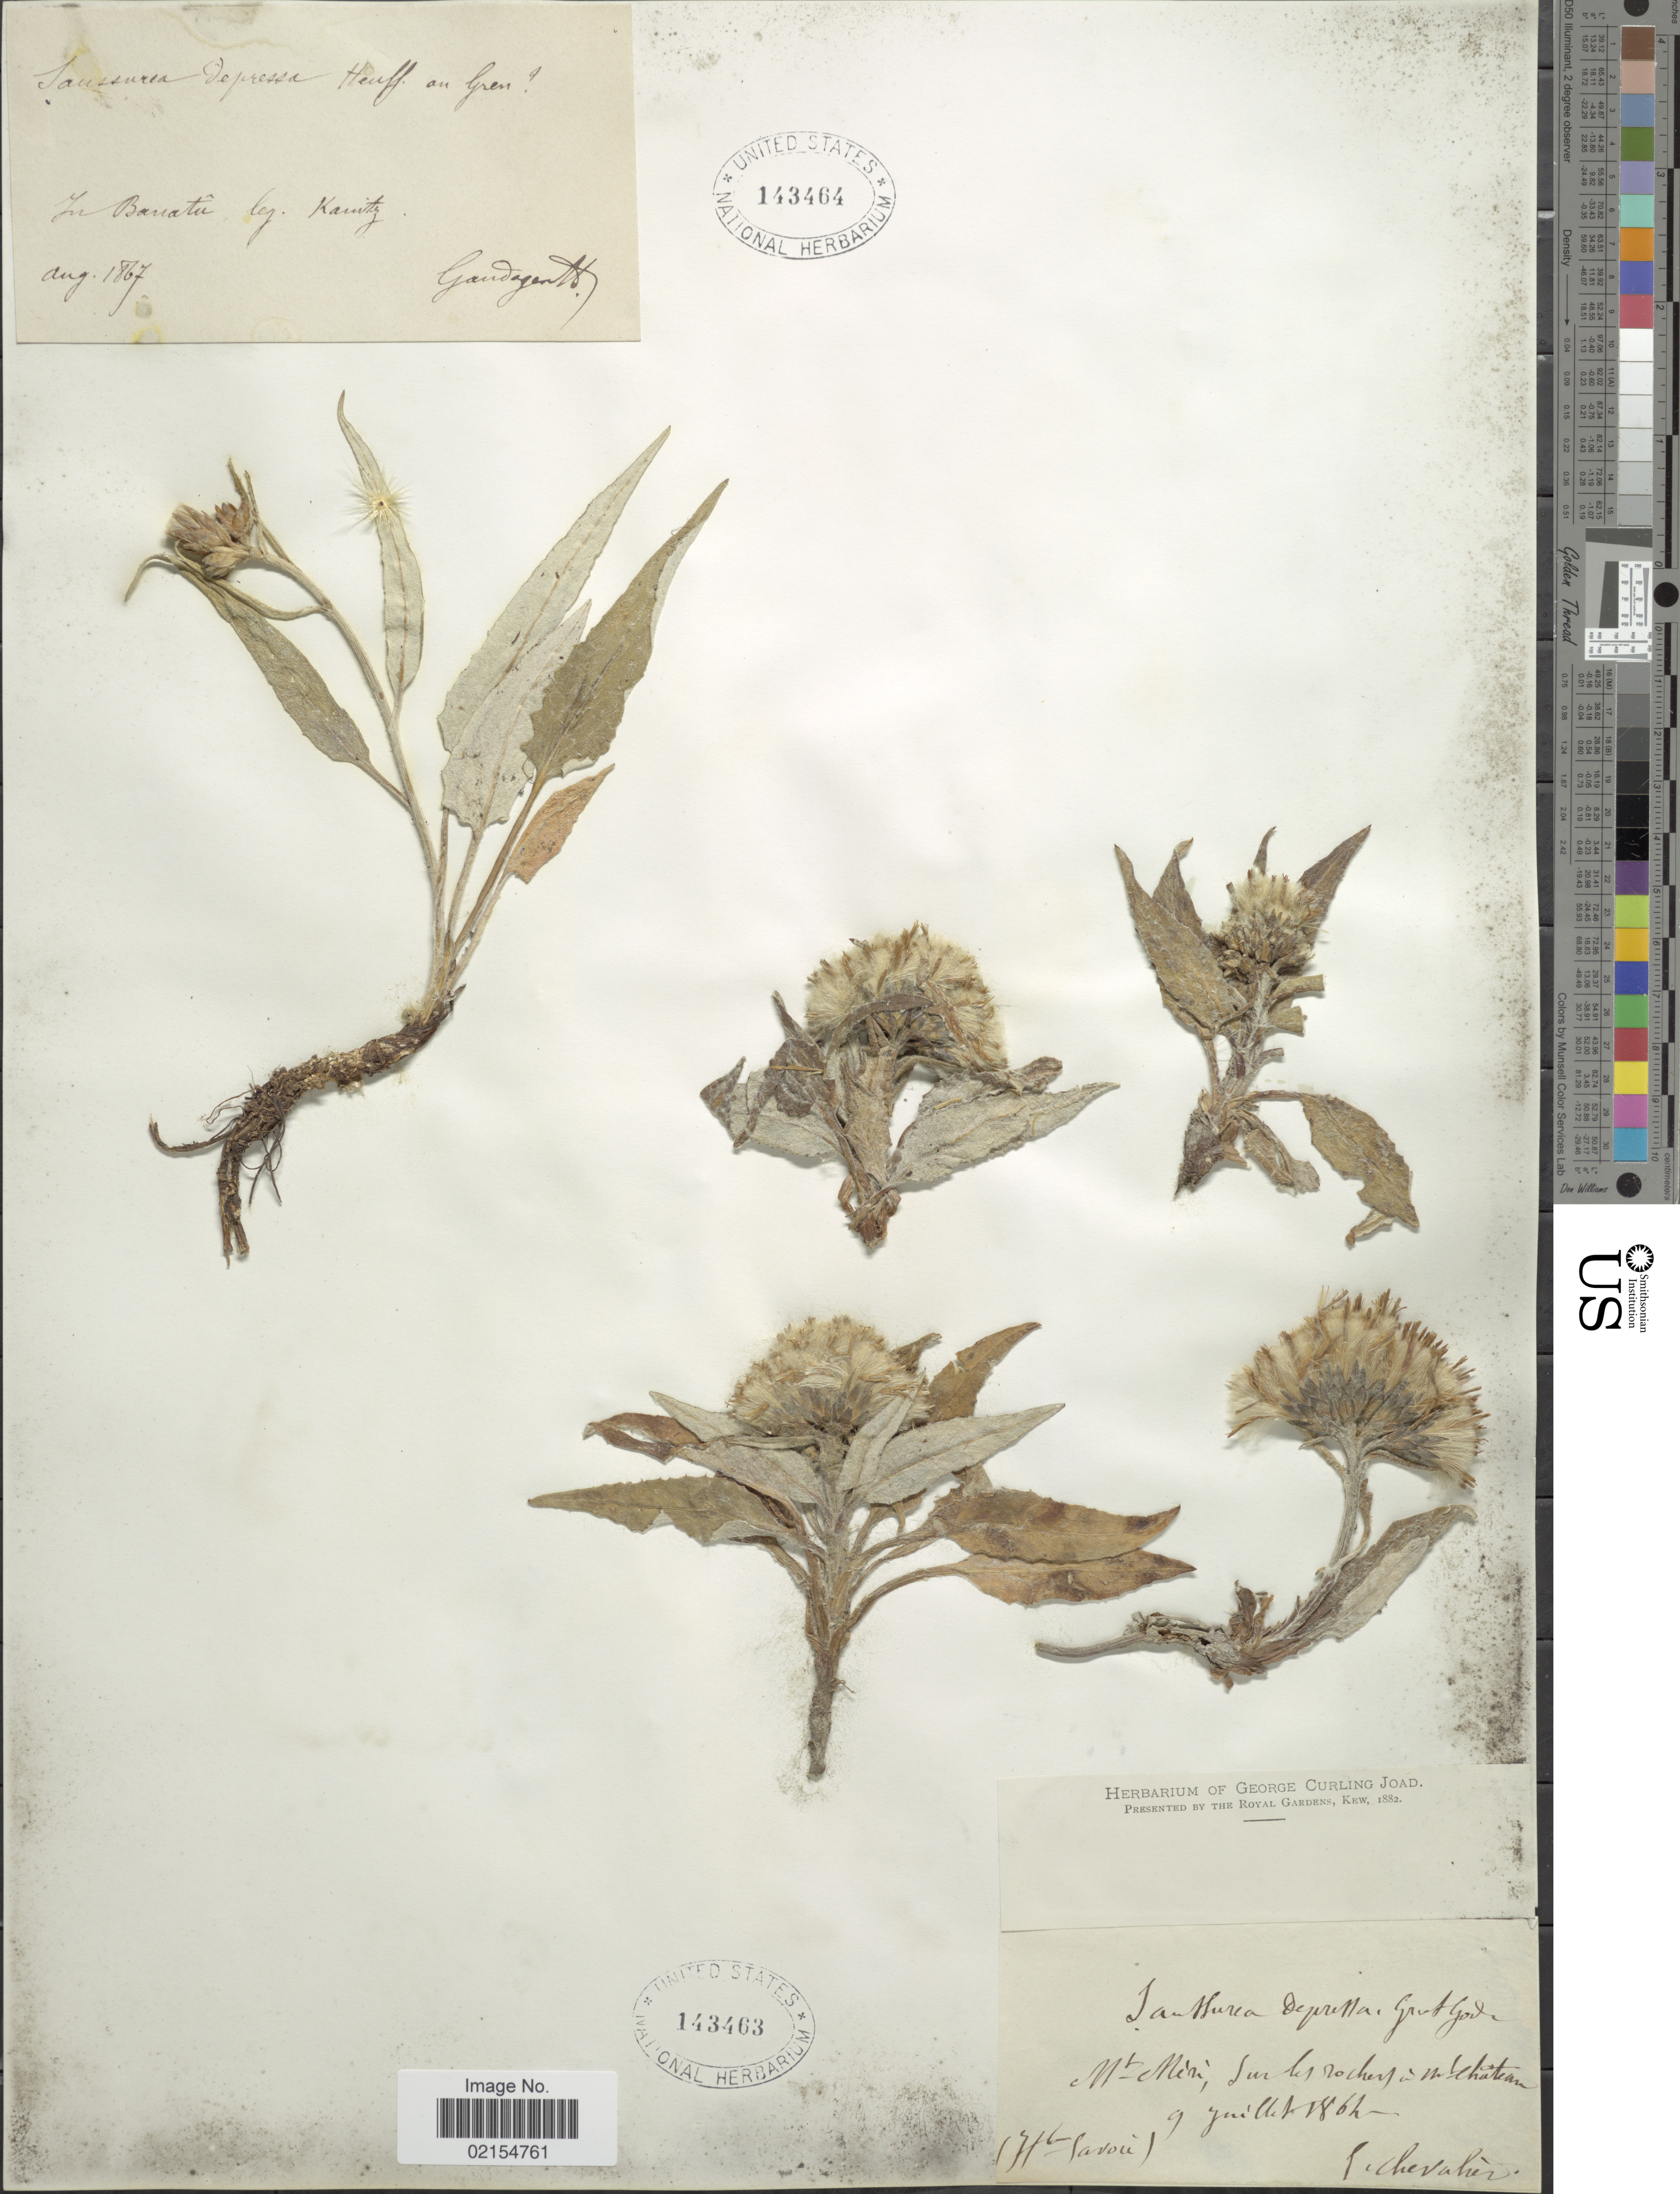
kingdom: Plantae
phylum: Tracheophyta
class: Magnoliopsida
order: Asterales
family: Asteraceae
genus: Saussurea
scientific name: Saussurea depressa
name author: Gren.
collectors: Chevalier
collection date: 1862-07-09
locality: Mt. Mini, sur les rochers in chakan [interpreted]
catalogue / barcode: US 143463